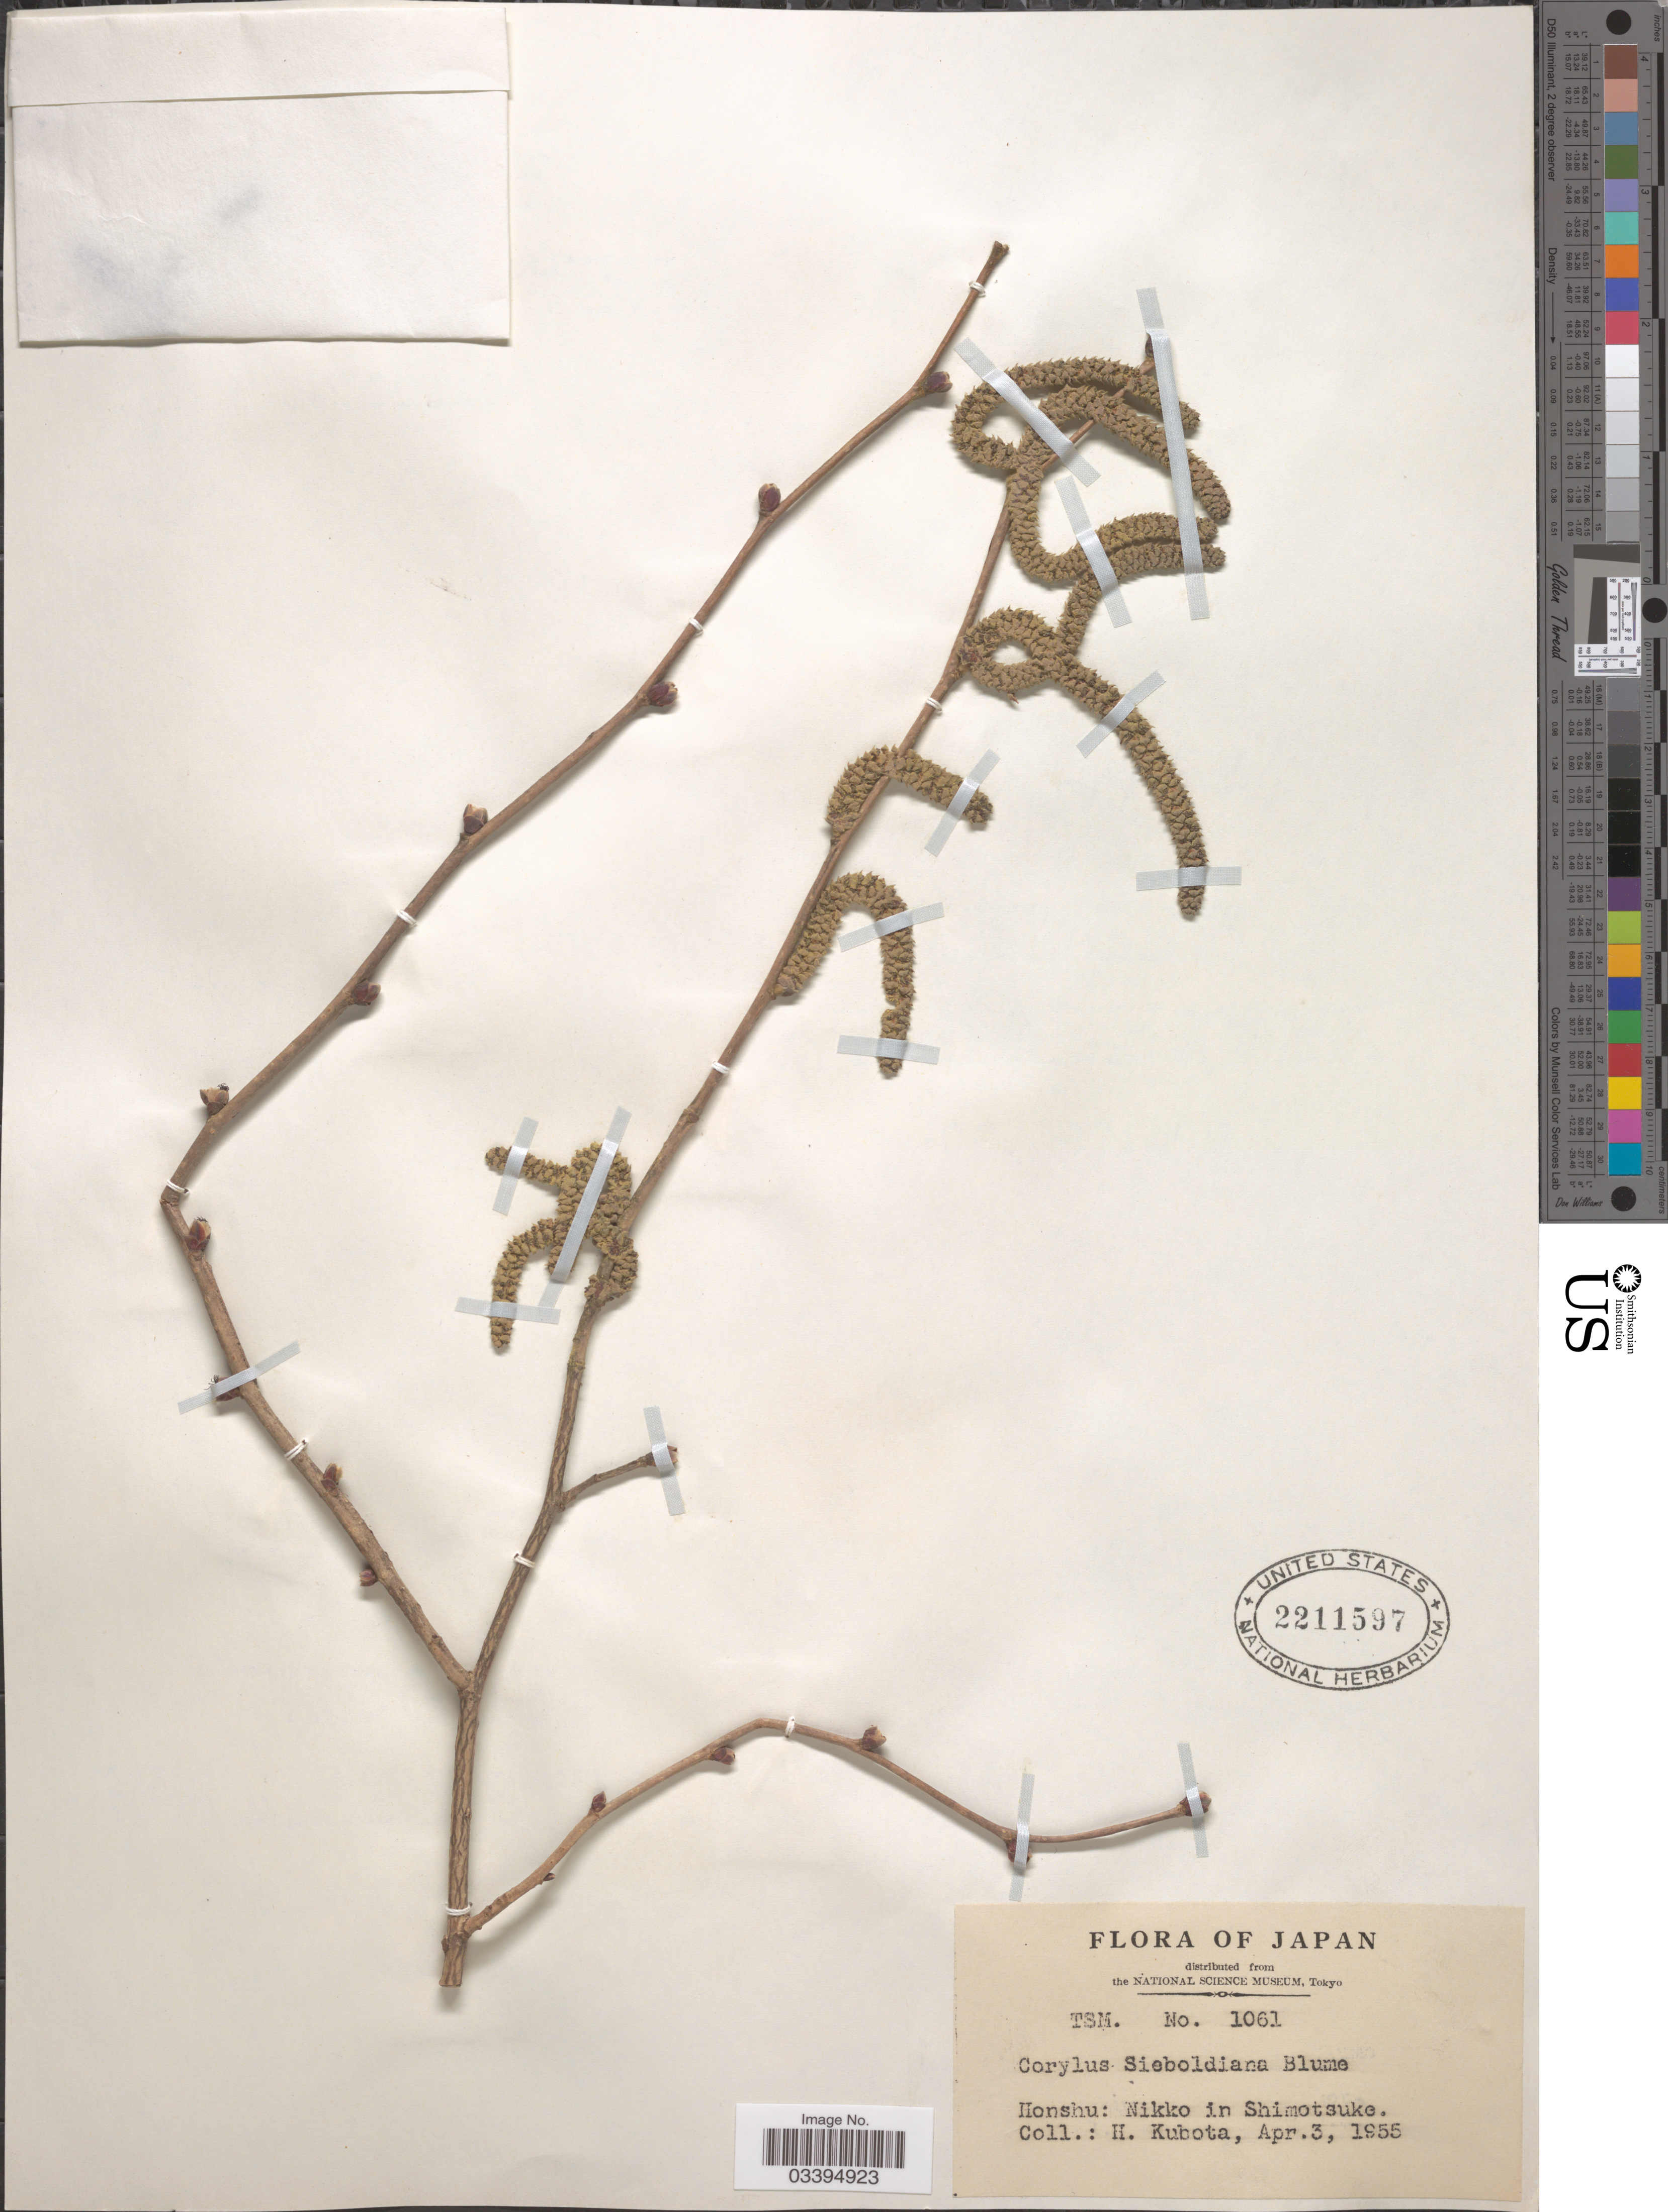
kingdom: Plantae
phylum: Tracheophyta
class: Magnoliopsida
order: Fagales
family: Betulaceae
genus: Corylus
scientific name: Corylus sieboldiana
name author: Blume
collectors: H. Kubota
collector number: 1061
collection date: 1955-04-03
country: Japan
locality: Honshu: Nikko in Shimotsuke.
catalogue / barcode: US 2211597